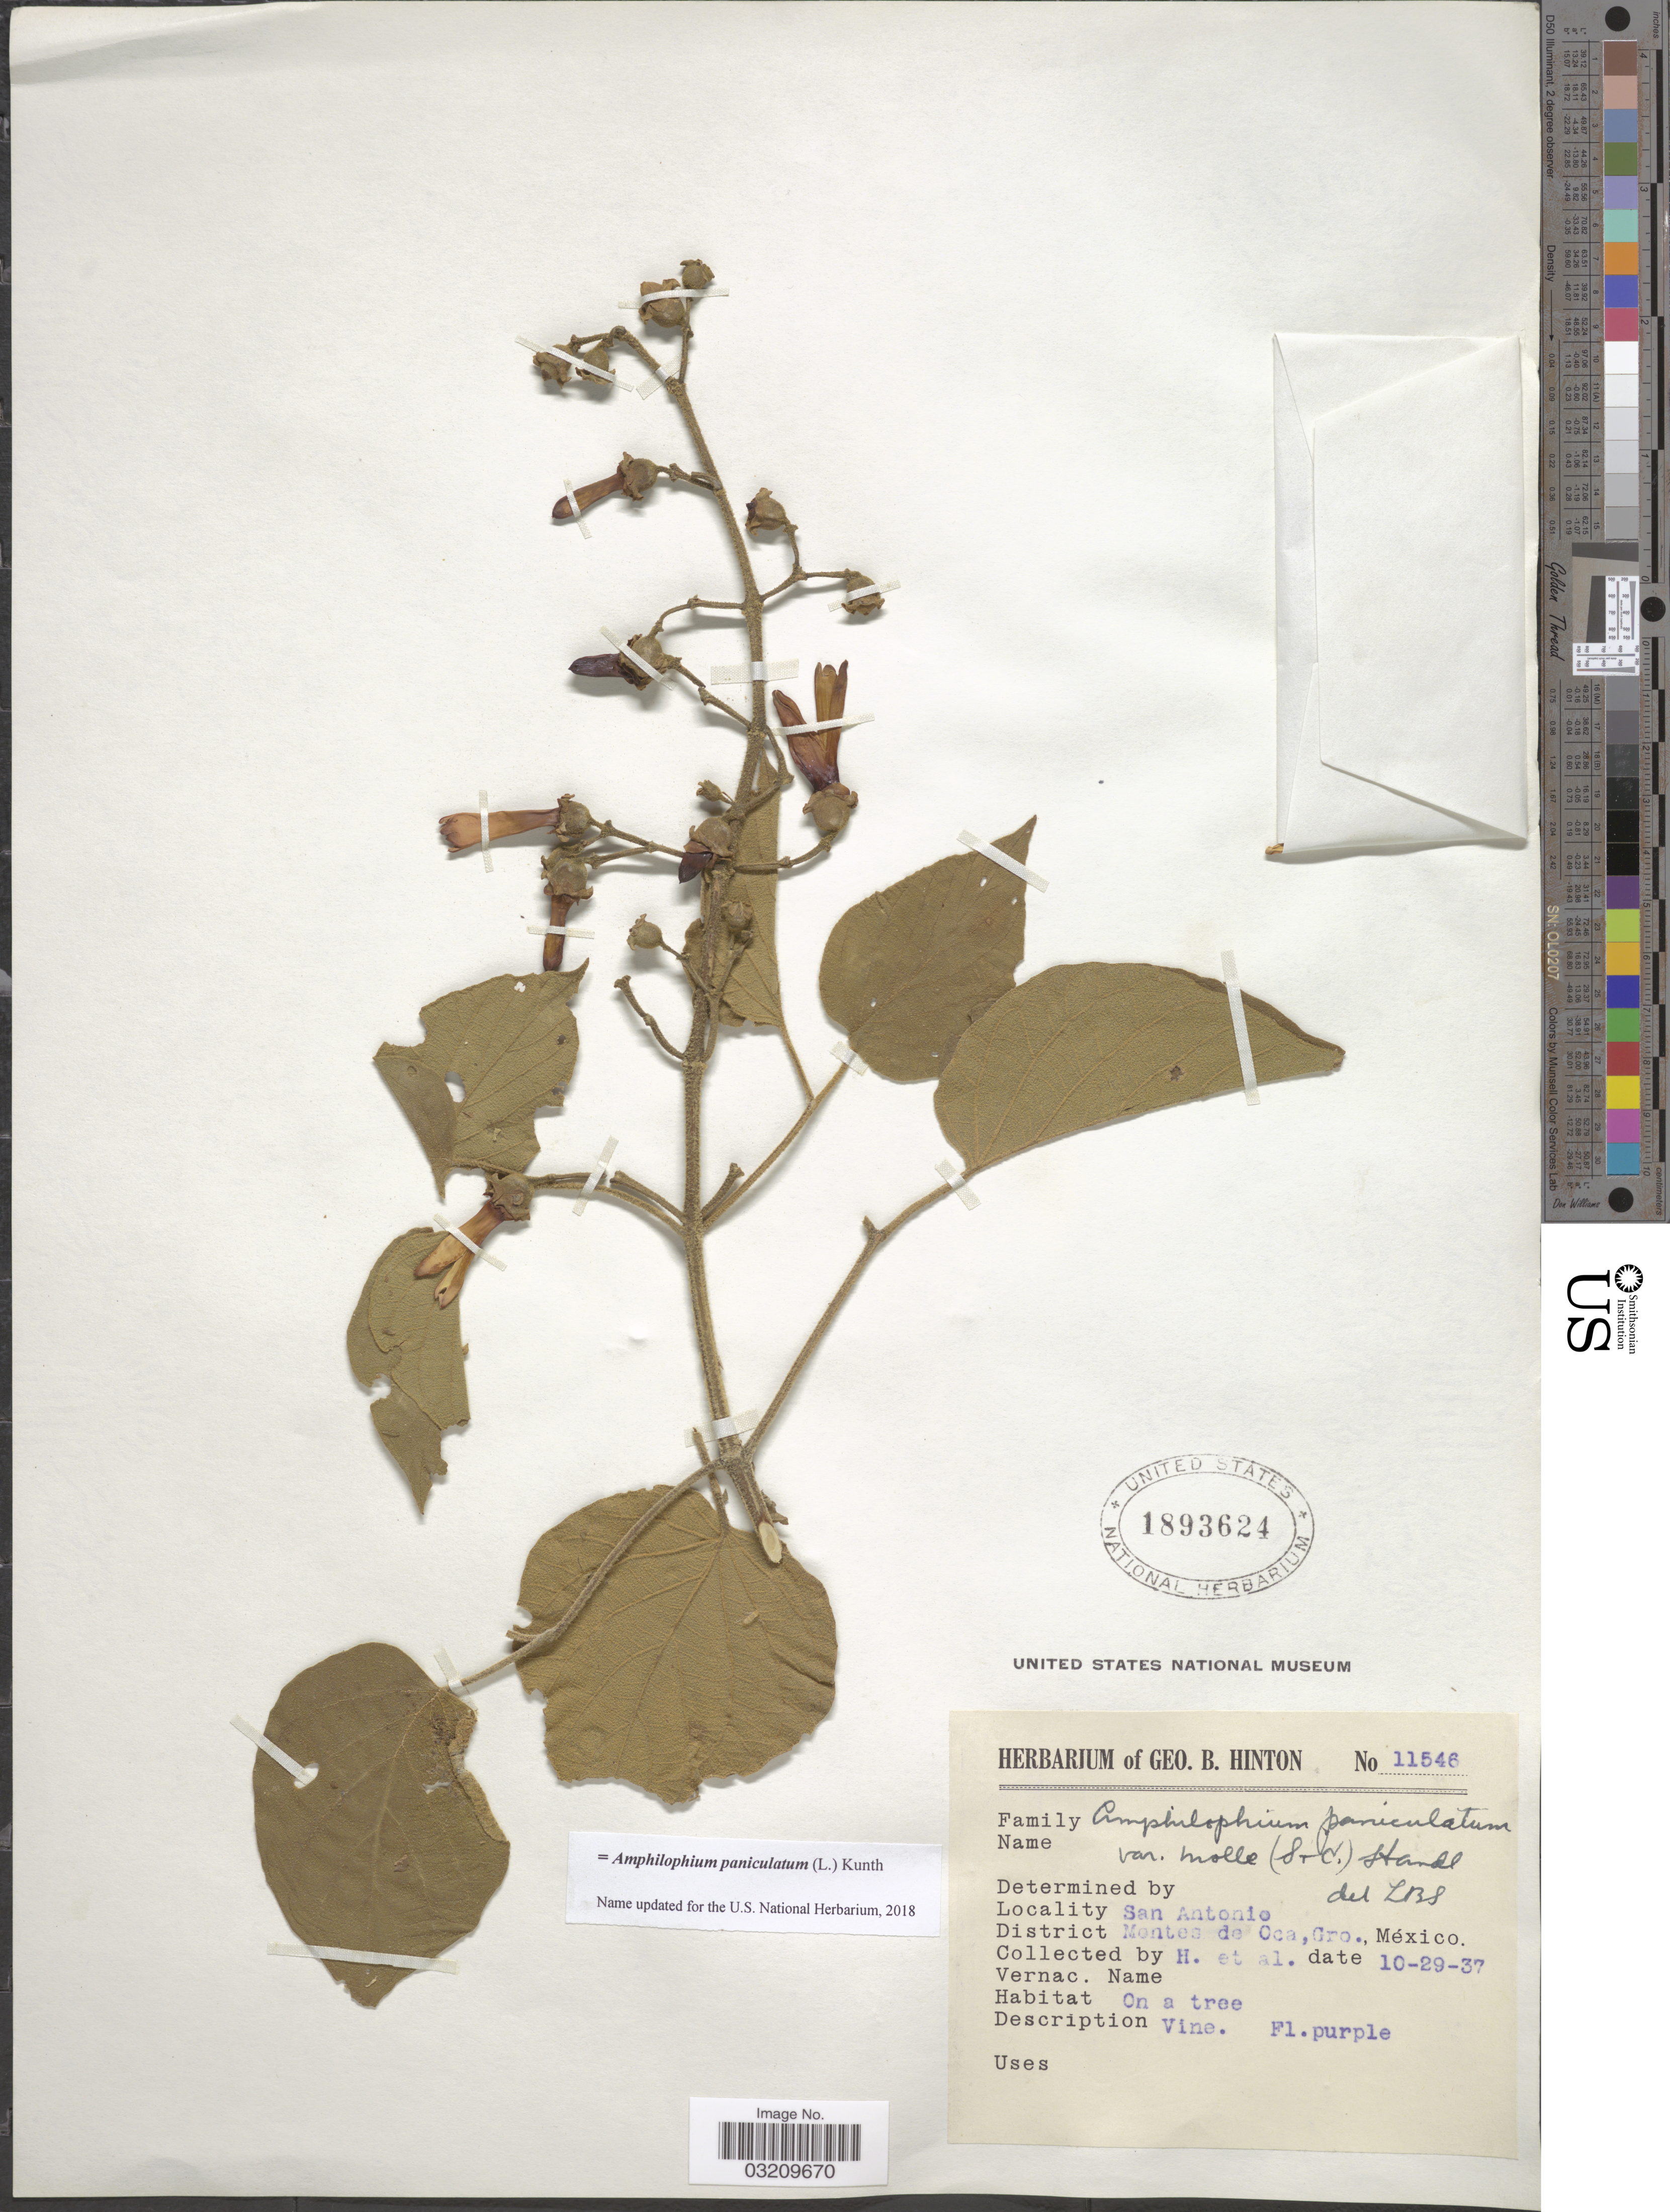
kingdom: Plantae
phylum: Tracheophyta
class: Magnoliopsida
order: Lamiales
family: Bignoniaceae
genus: Amphilophium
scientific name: Amphilophium paniculatum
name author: (L.) Kunth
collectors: G. B. Hinton & et al.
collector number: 11546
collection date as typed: Transcribed d/m/y: 29/10/37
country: Mexico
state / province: Guerrero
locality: San Antonio. District Montes de Oca.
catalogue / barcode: US 1893624